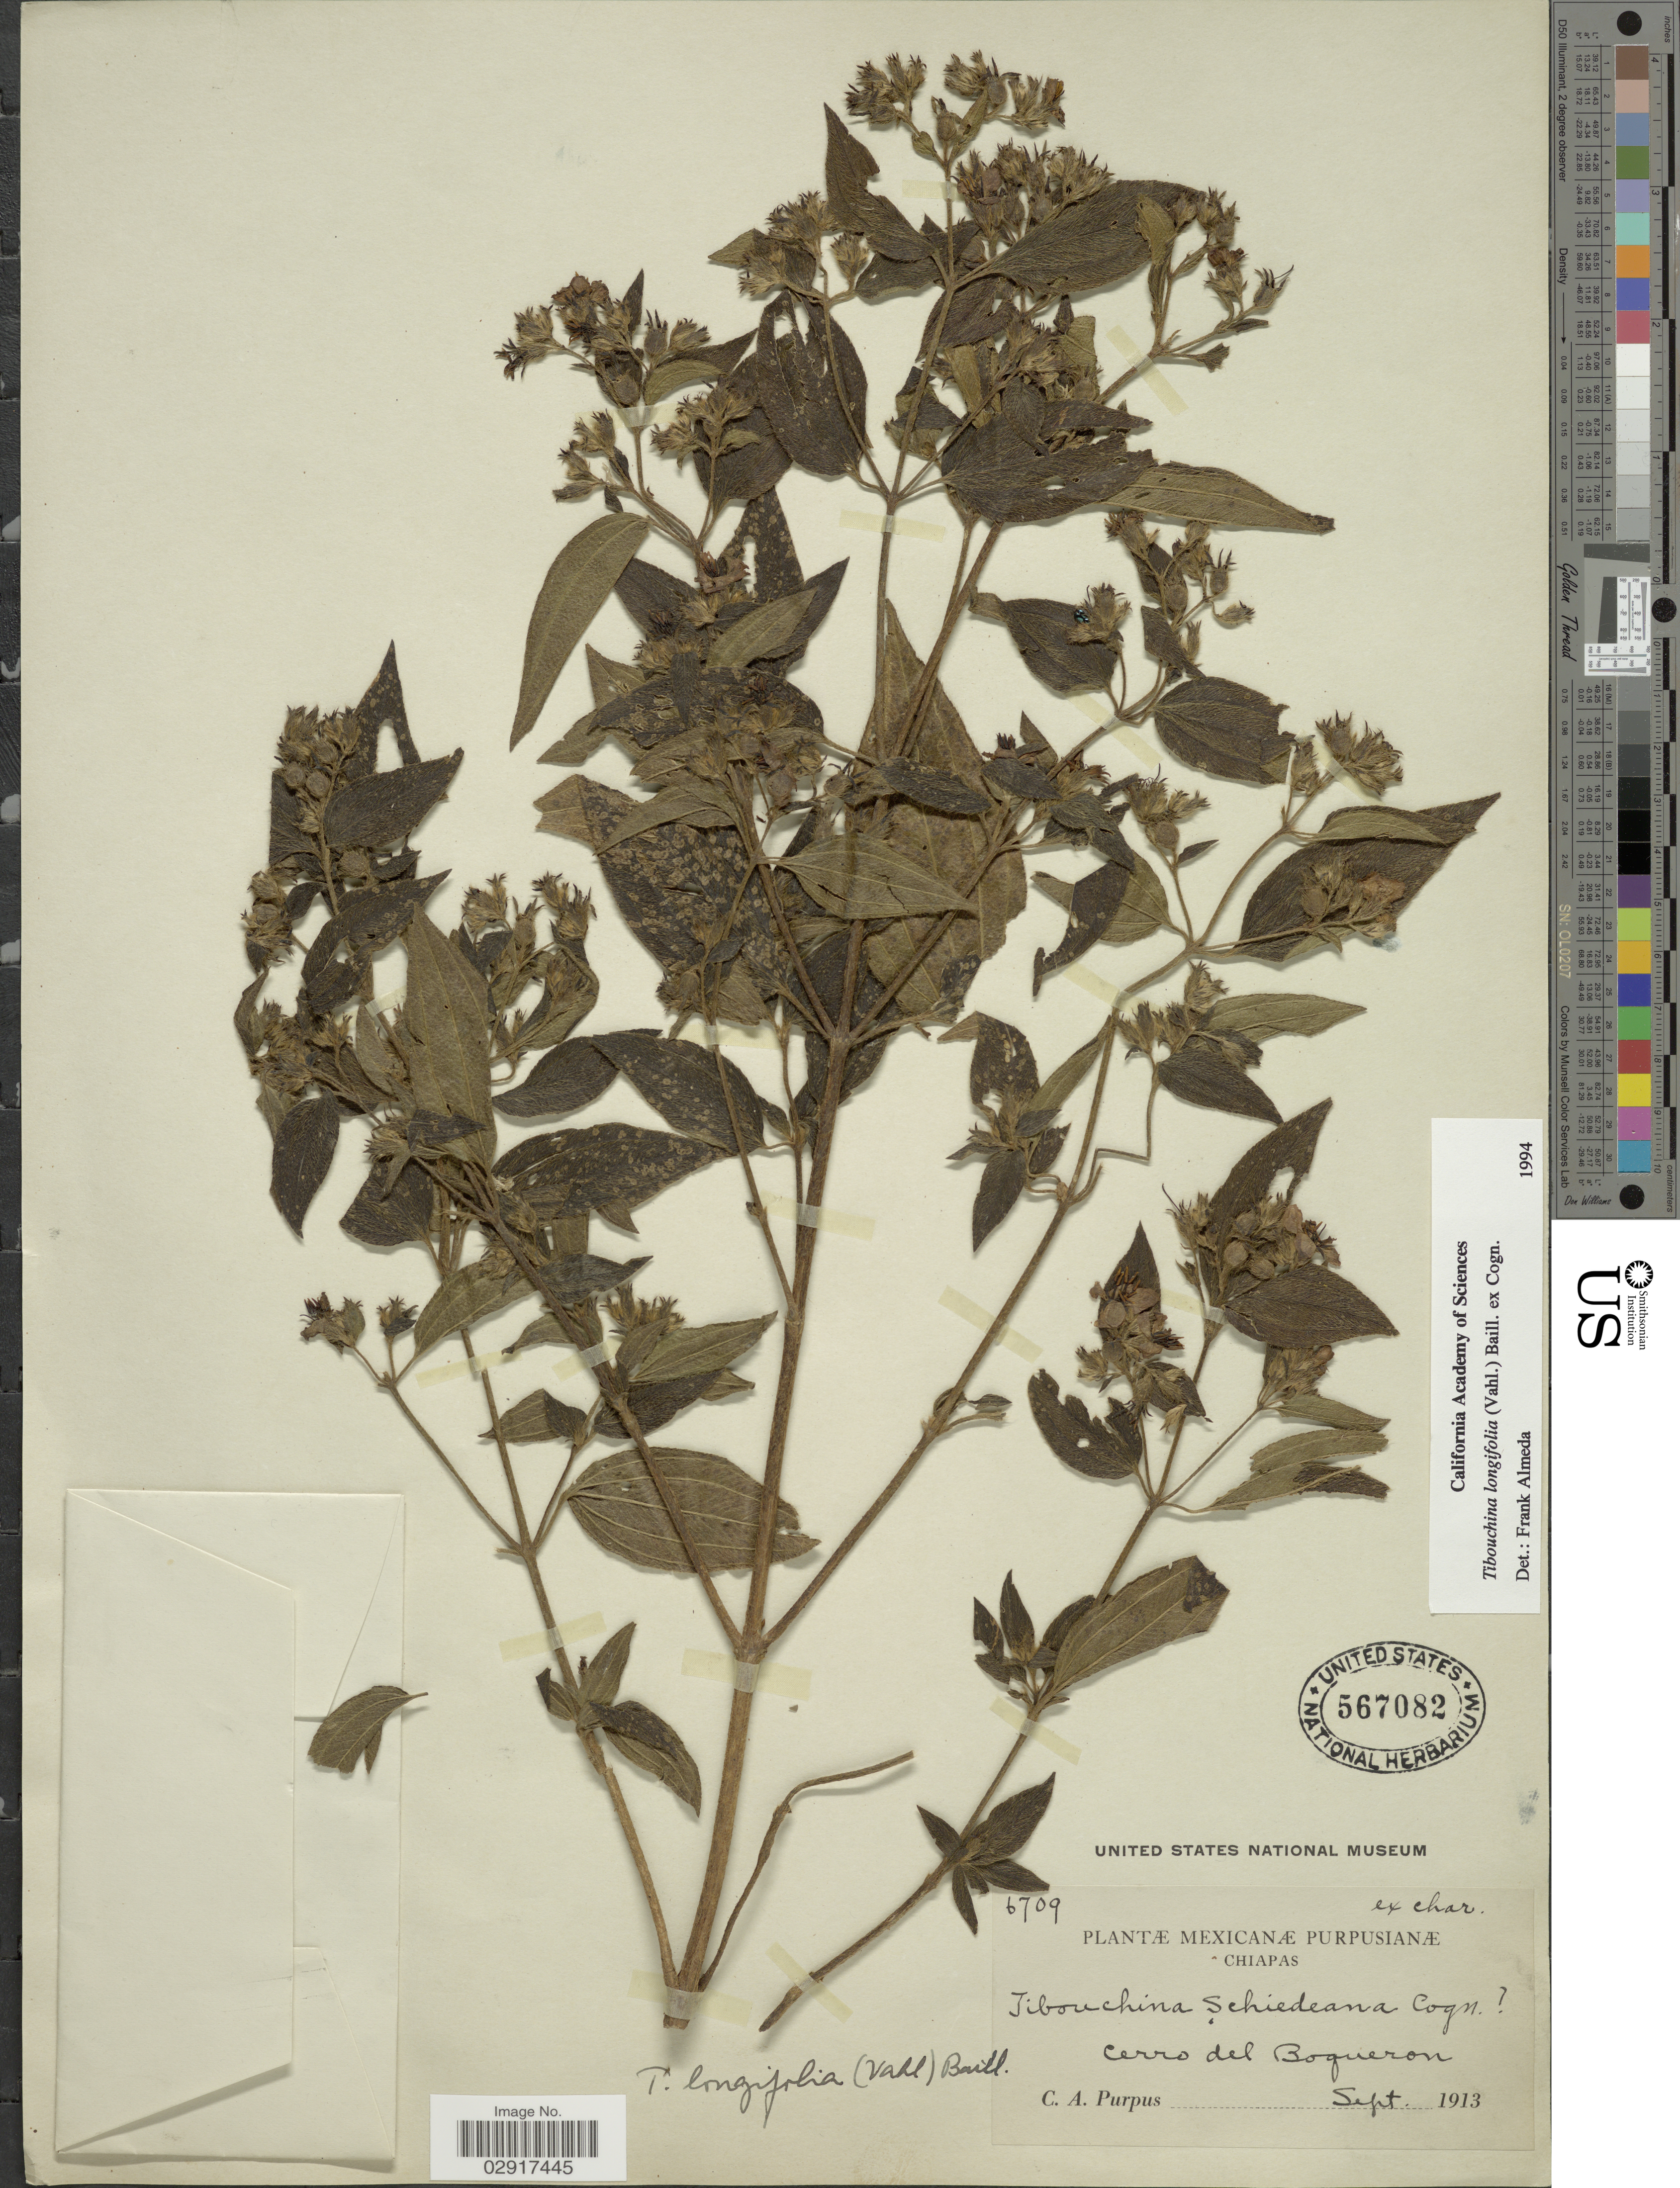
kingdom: Plantae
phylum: Tracheophyta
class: Magnoliopsida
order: Myrtales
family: Melastomataceae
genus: Chaetogastra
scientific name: Chaetogastra longifolia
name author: (Vahl) DC.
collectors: C. A. Purpus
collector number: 6709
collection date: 1913-09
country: Mexico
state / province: Chiapas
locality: Cerro del Boqueron.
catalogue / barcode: US 567082